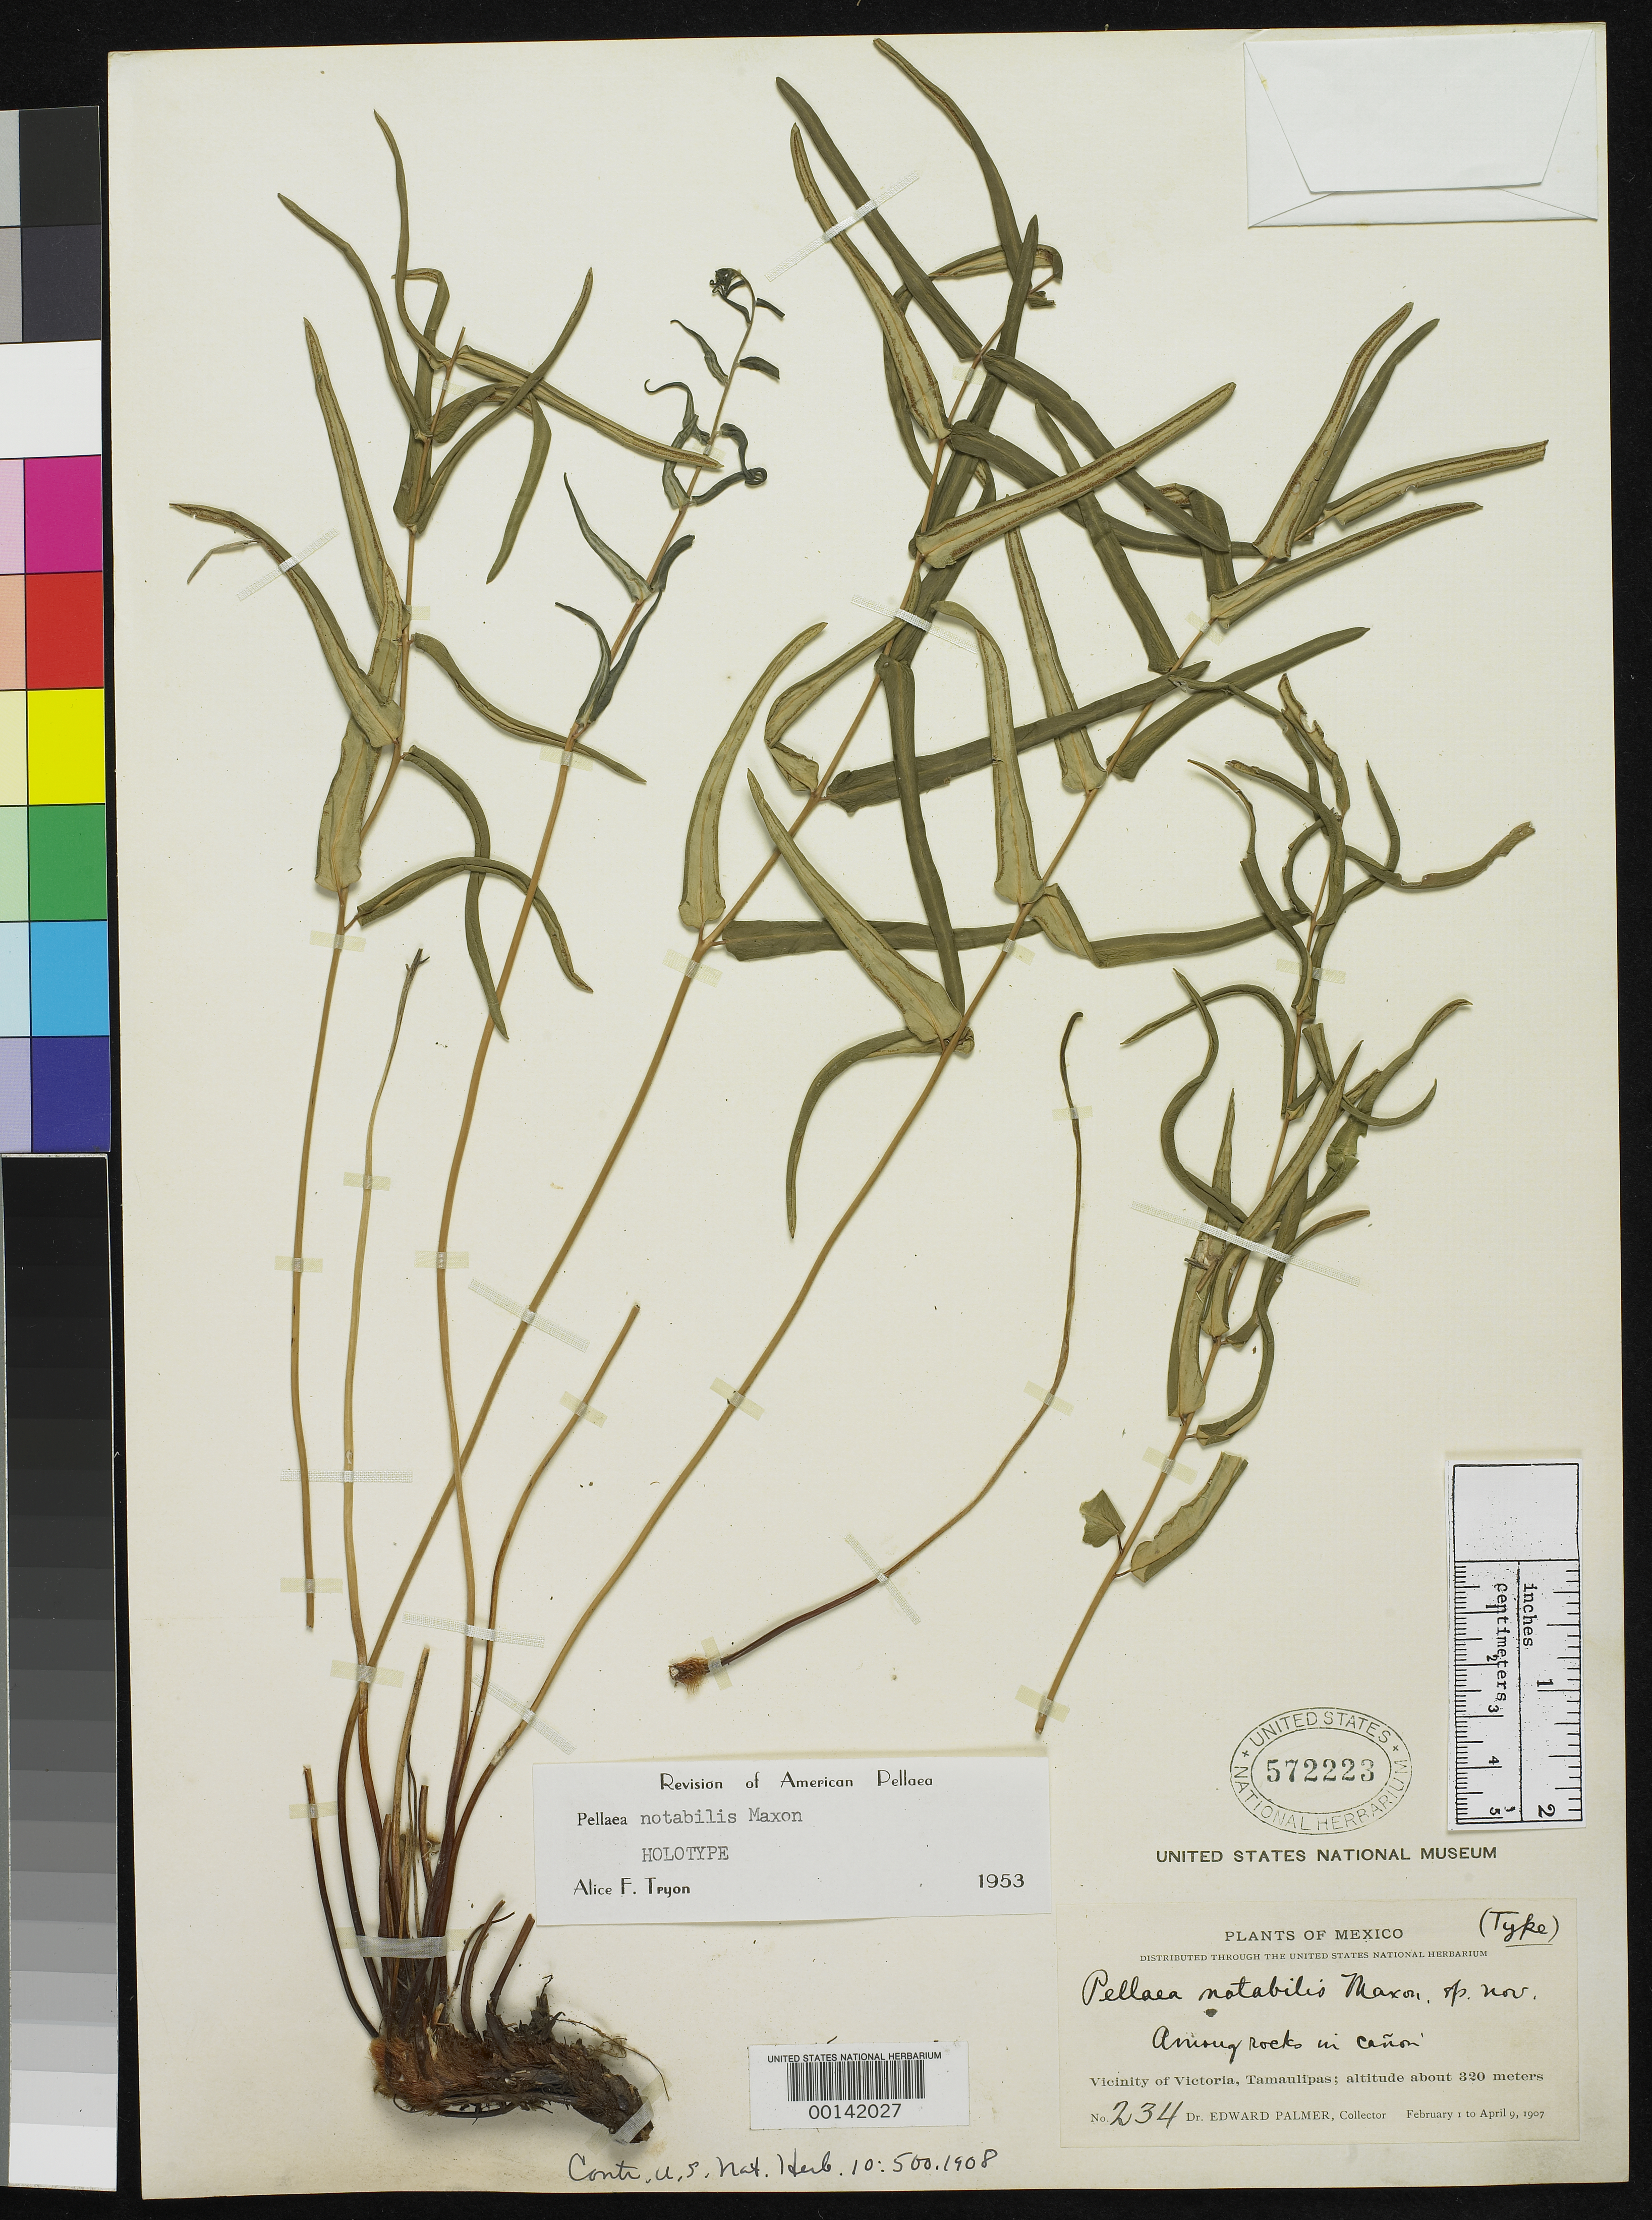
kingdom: Plantae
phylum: Tracheophyta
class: Polypodiopsida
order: Polypodiales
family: Pteridaceae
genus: Pellaea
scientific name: Pellaea notabilis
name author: Maxon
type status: Holotype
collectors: E. Palmer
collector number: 234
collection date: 1907-02-01/1907-04-09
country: Mexico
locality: Vicinity of Victoria, Tamaulipas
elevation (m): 320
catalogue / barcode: US 572223